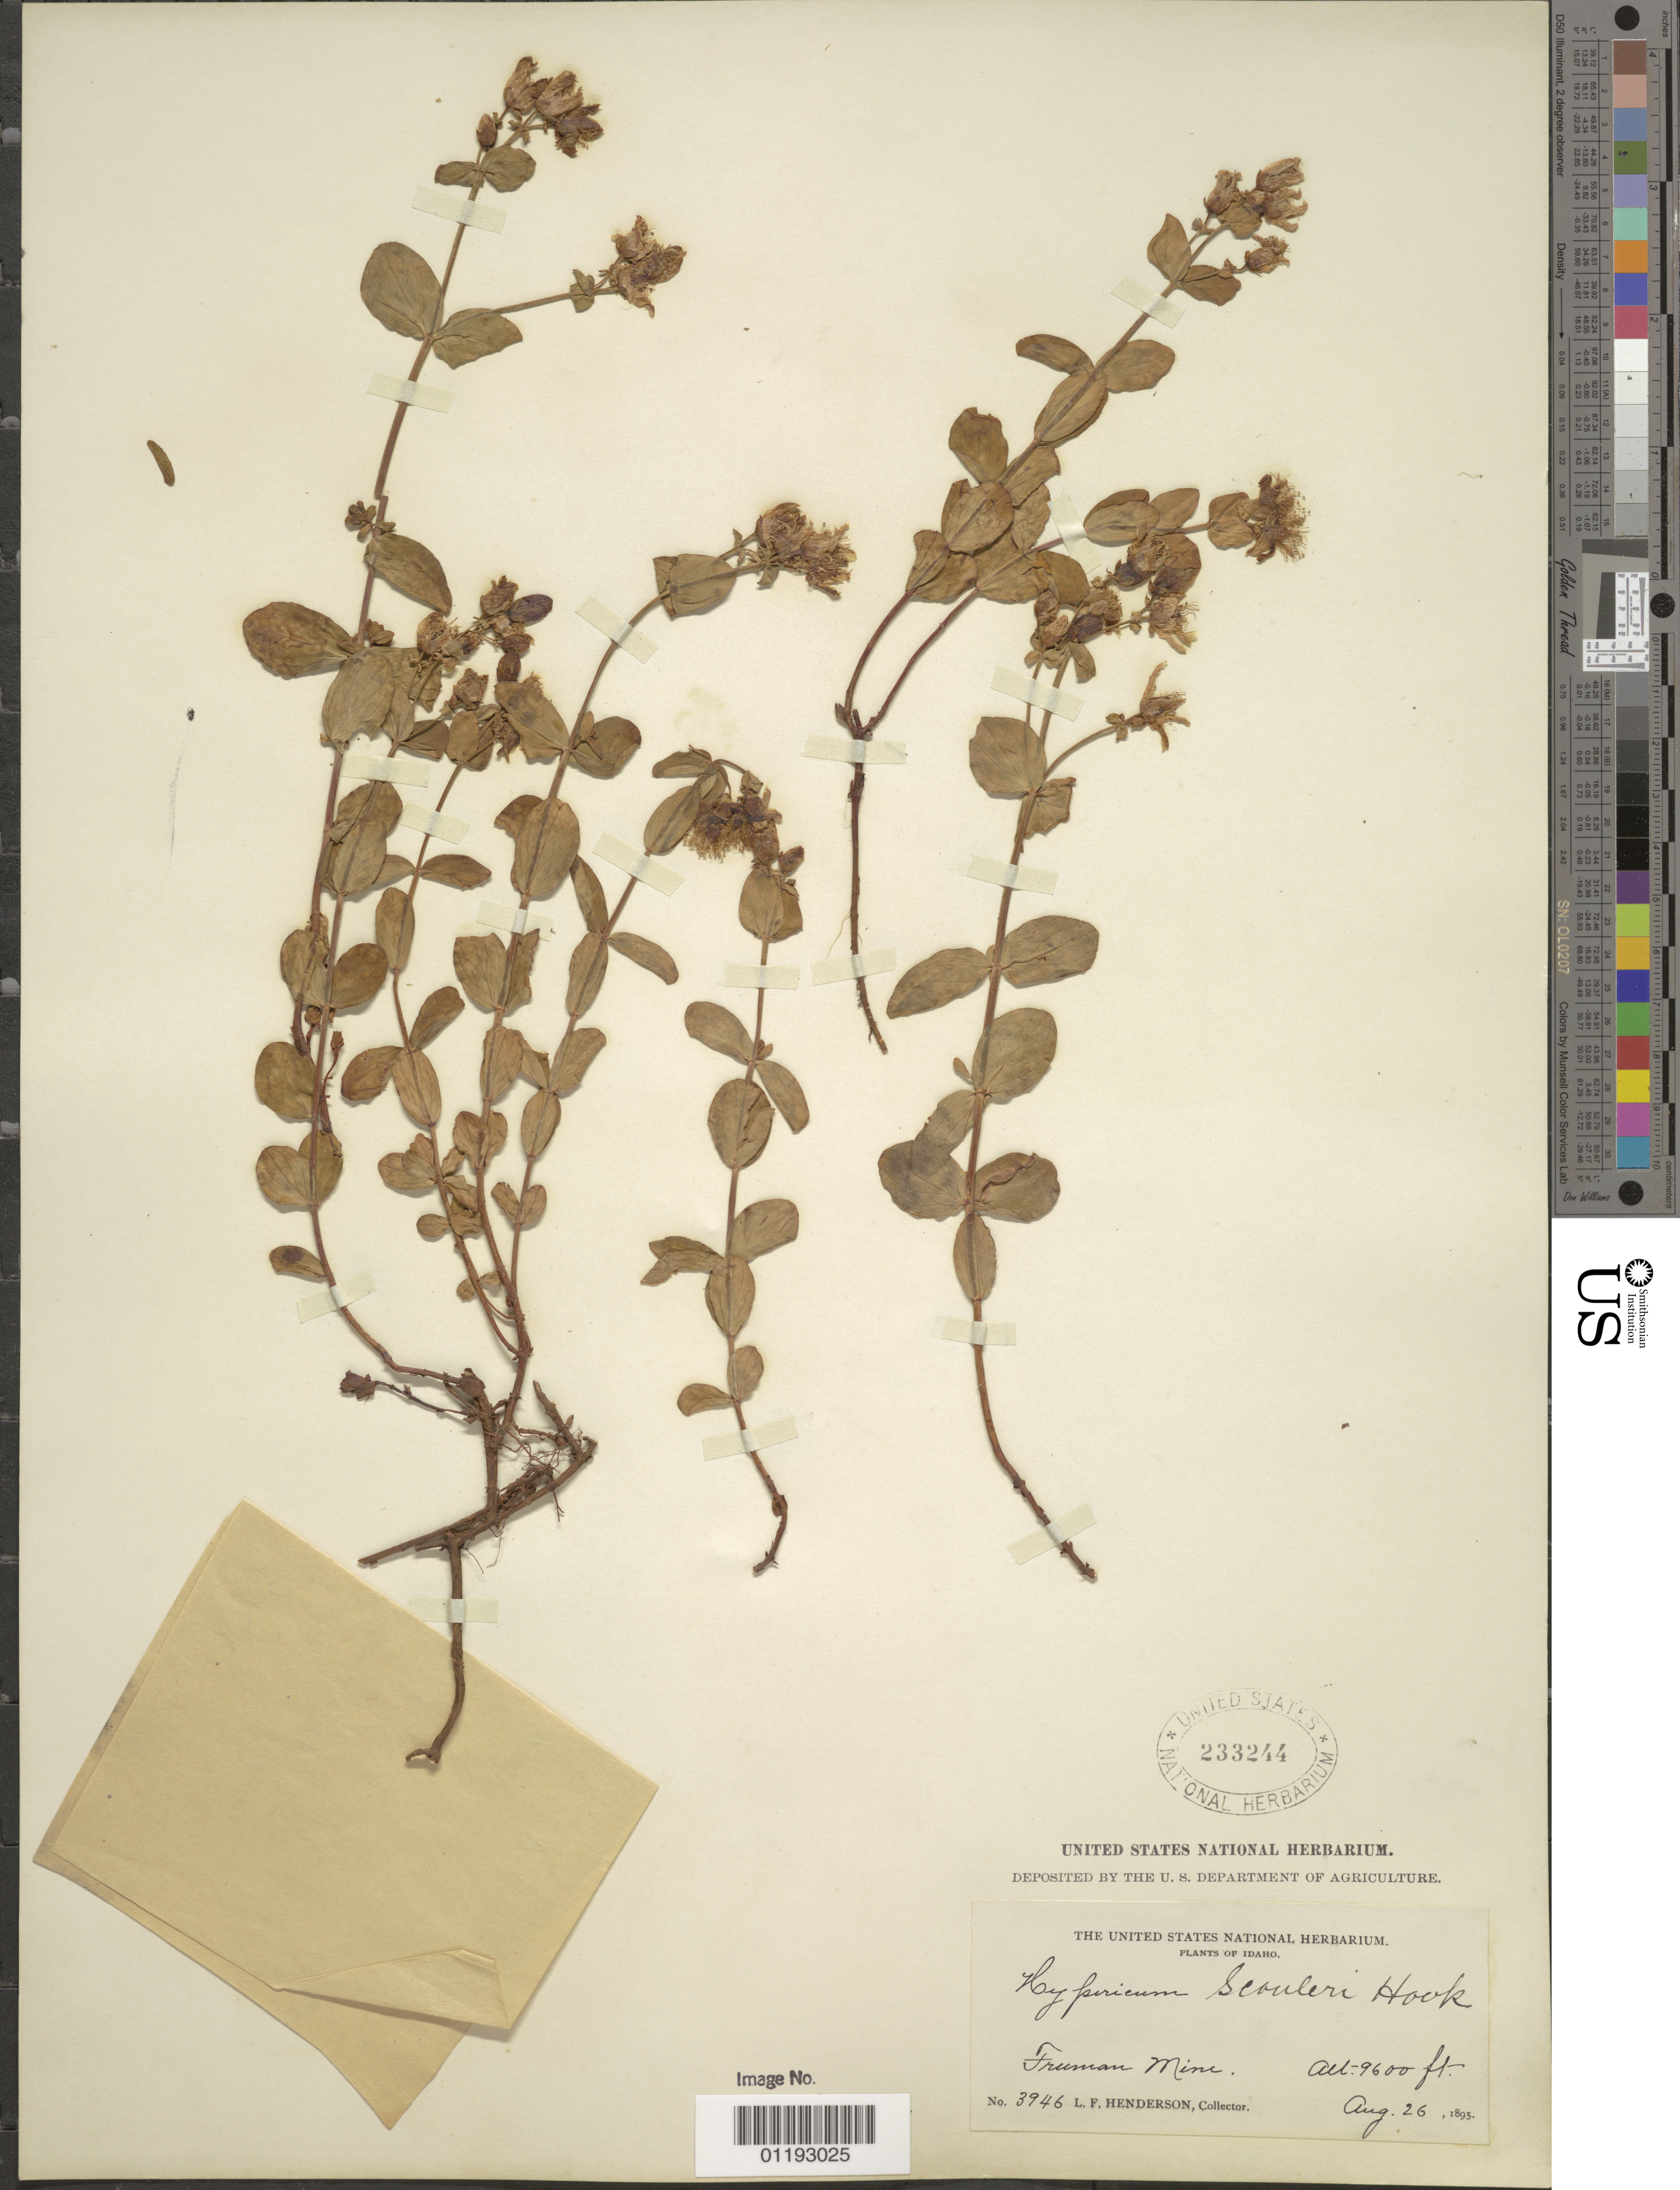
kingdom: Plantae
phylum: Tracheophyta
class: Magnoliopsida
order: Malpighiales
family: Hypericaceae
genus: Hypericum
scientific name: Hypericum scouleri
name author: Hook.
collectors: L. F. Henderson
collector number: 3946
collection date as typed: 26 Aug 1895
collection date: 1895-08-26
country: United States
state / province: Idaho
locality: Freeman Mine 15 m. from Salmon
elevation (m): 2926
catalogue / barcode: US 233244